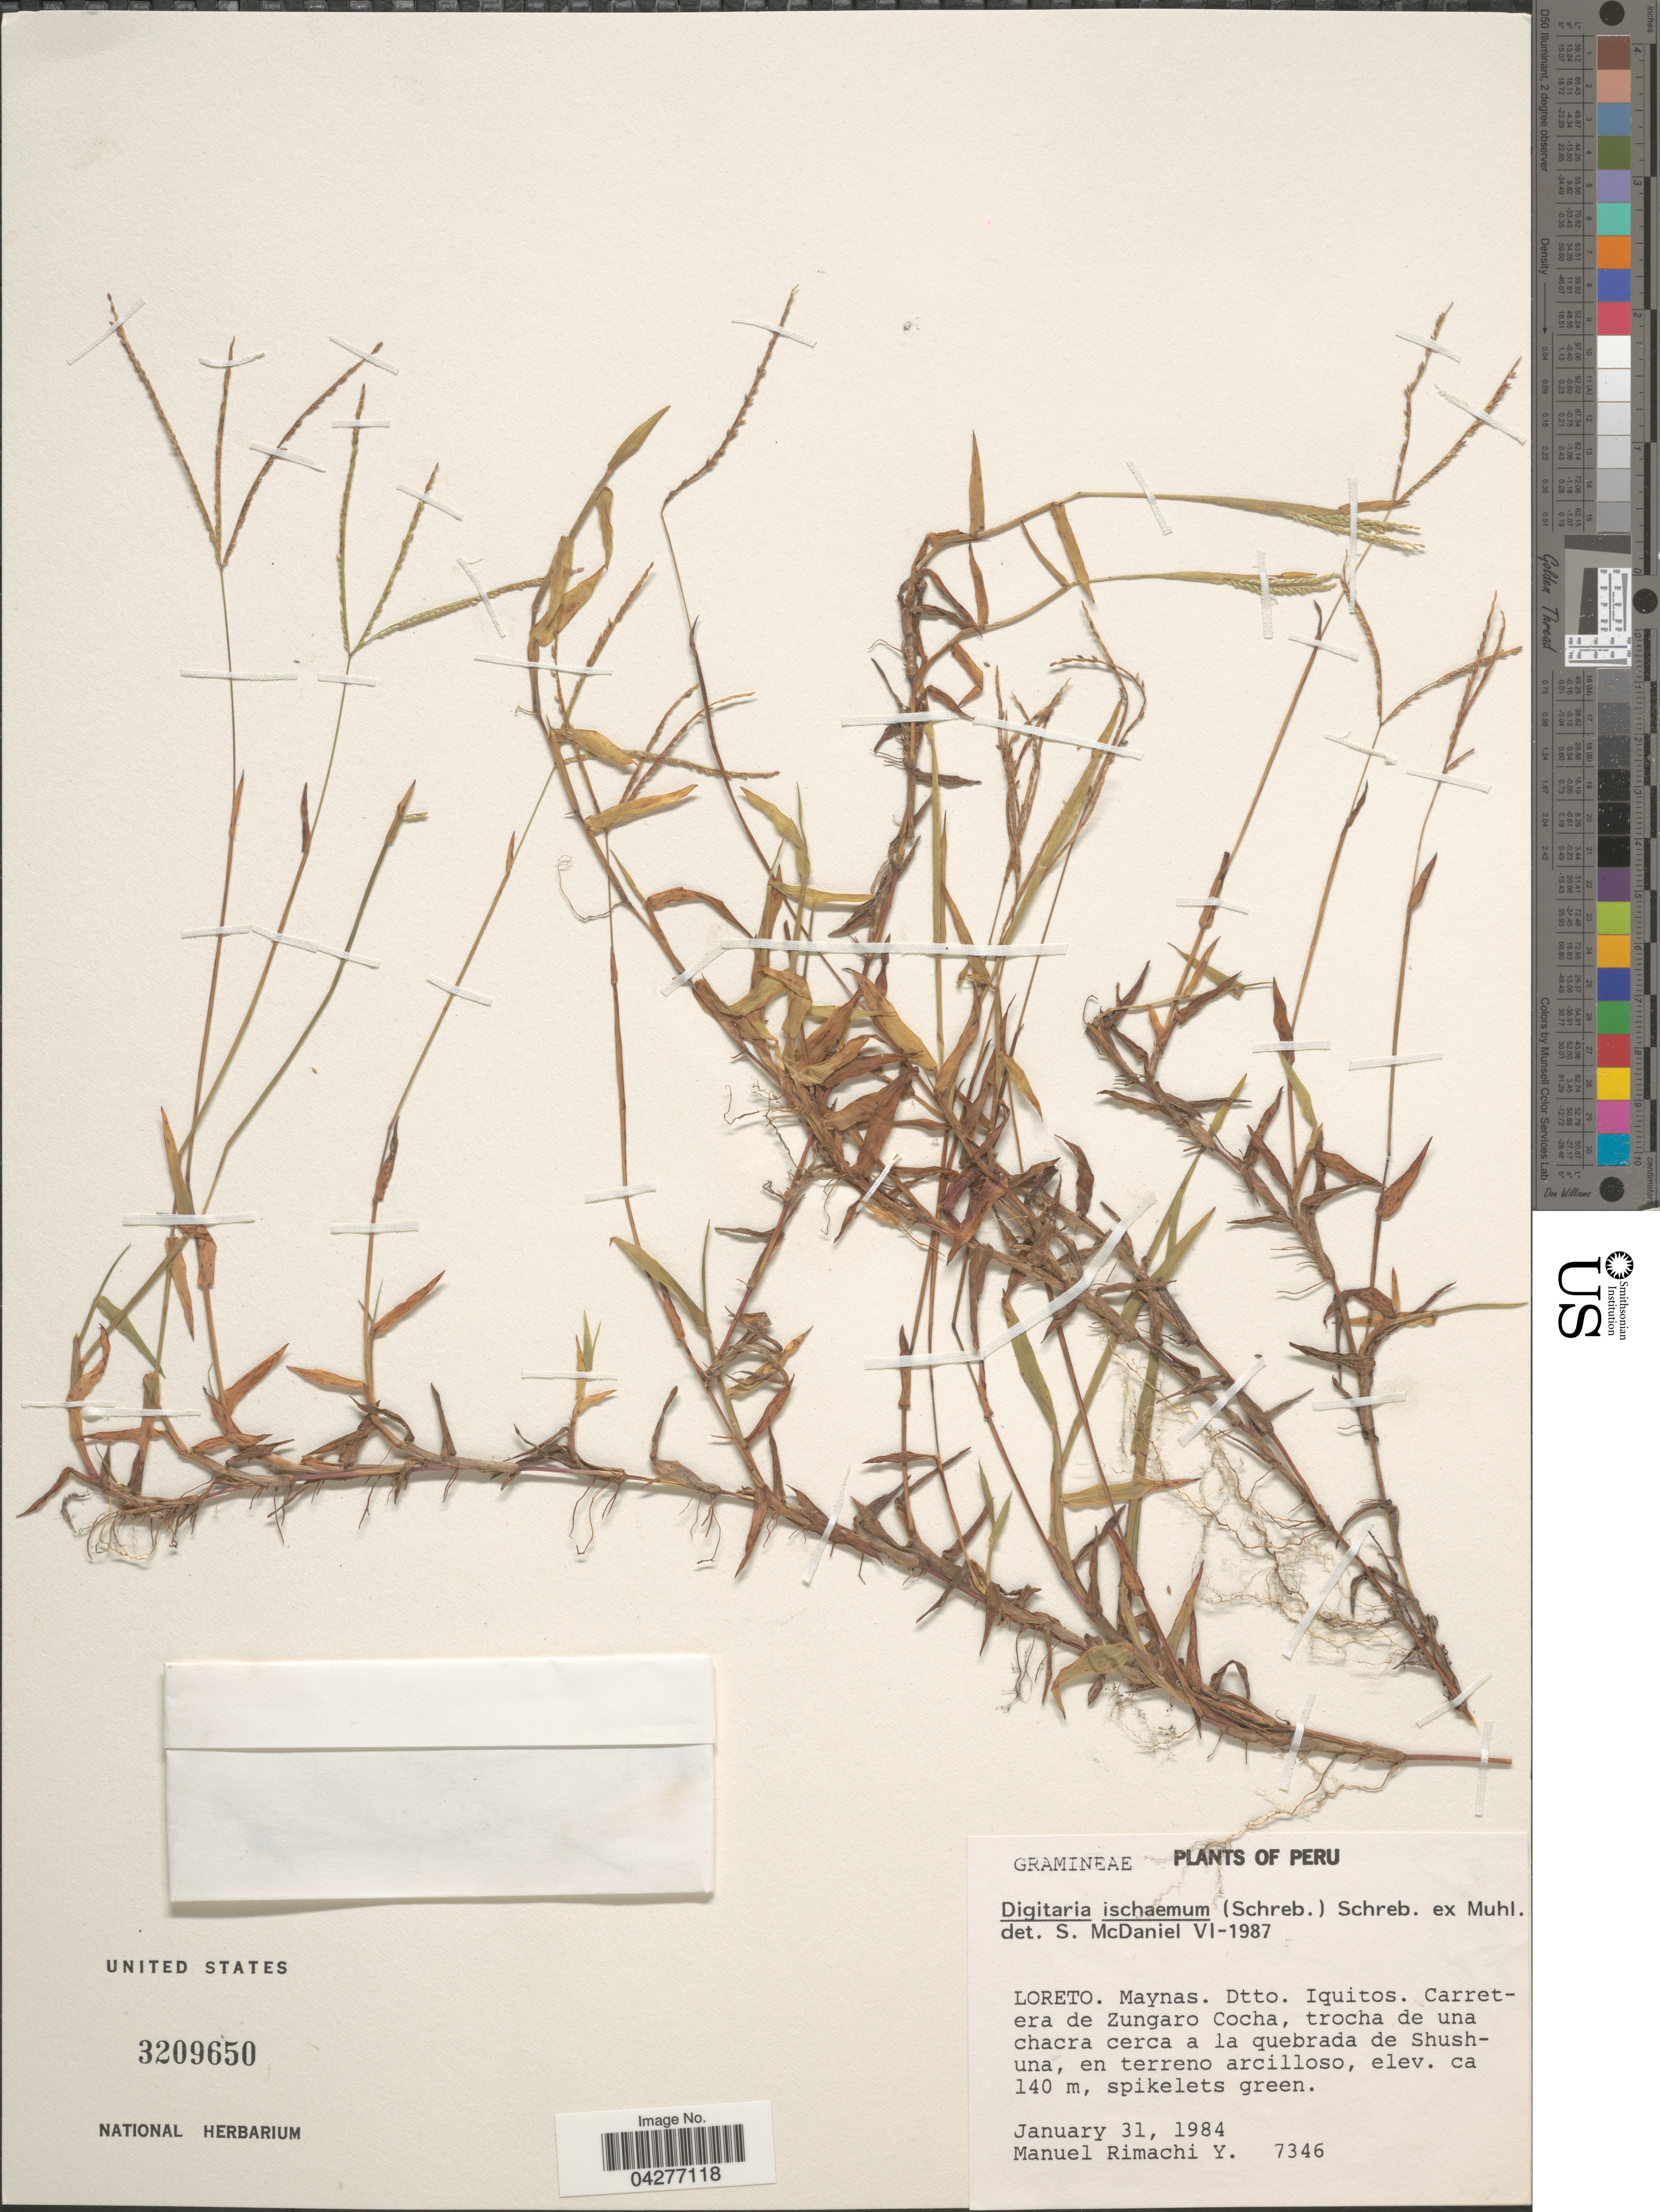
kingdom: Plantae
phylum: Tracheophyta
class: Liliopsida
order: Poales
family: Poaceae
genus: Digitaria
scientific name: Digitaria ischaemum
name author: (Schreber) Schreber ex Muhl.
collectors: M. Rimachi Y.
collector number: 7346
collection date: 1984-01-31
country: Peru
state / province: Loreto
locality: Maynas. Dtto. Iquitos. Carretera de Zungaro Cocha, trocha de una chacra cerca a la quebrada de Shushuna, en terreno arcilloso.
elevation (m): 140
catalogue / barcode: US 3209650